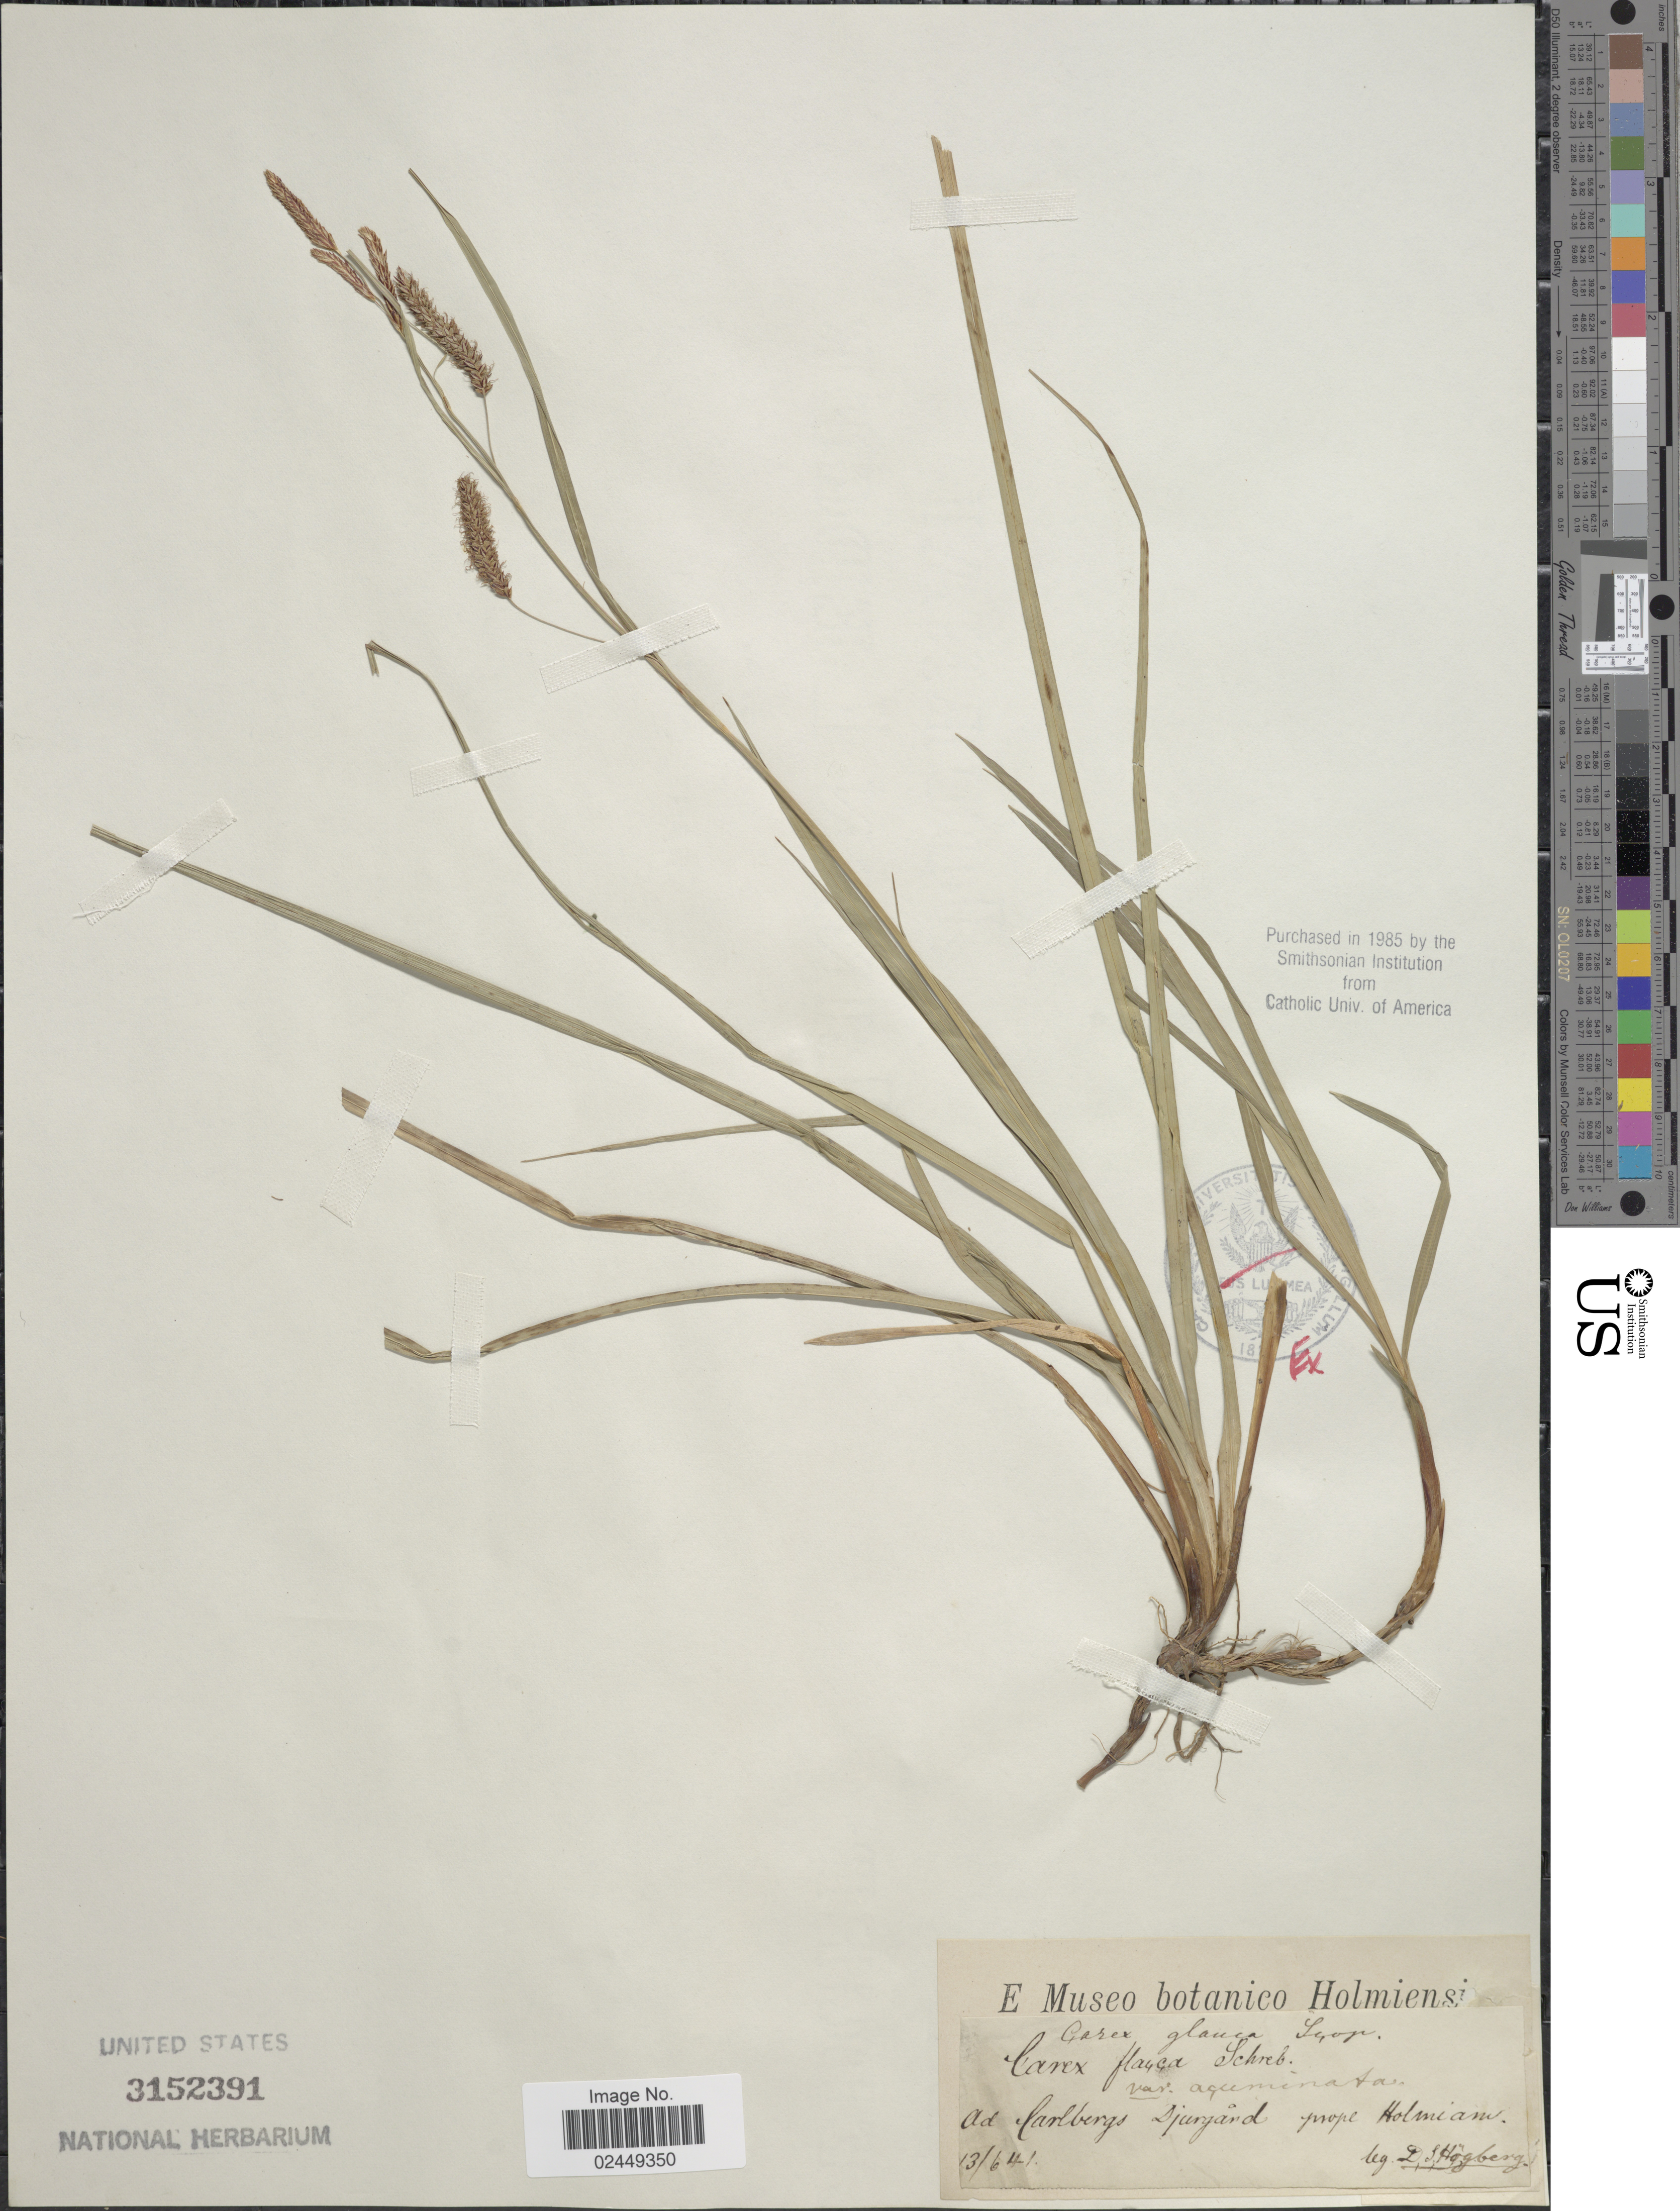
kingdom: Plantae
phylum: Tracheophyta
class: Liliopsida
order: Poales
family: Cyperaceae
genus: Carex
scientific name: Carex flacca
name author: Schreb.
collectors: D. Hogberg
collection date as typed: Transcribed d/m/y: 13/6/41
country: Germany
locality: Carlbergs Djurgand prope Holmiam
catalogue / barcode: US 3152391